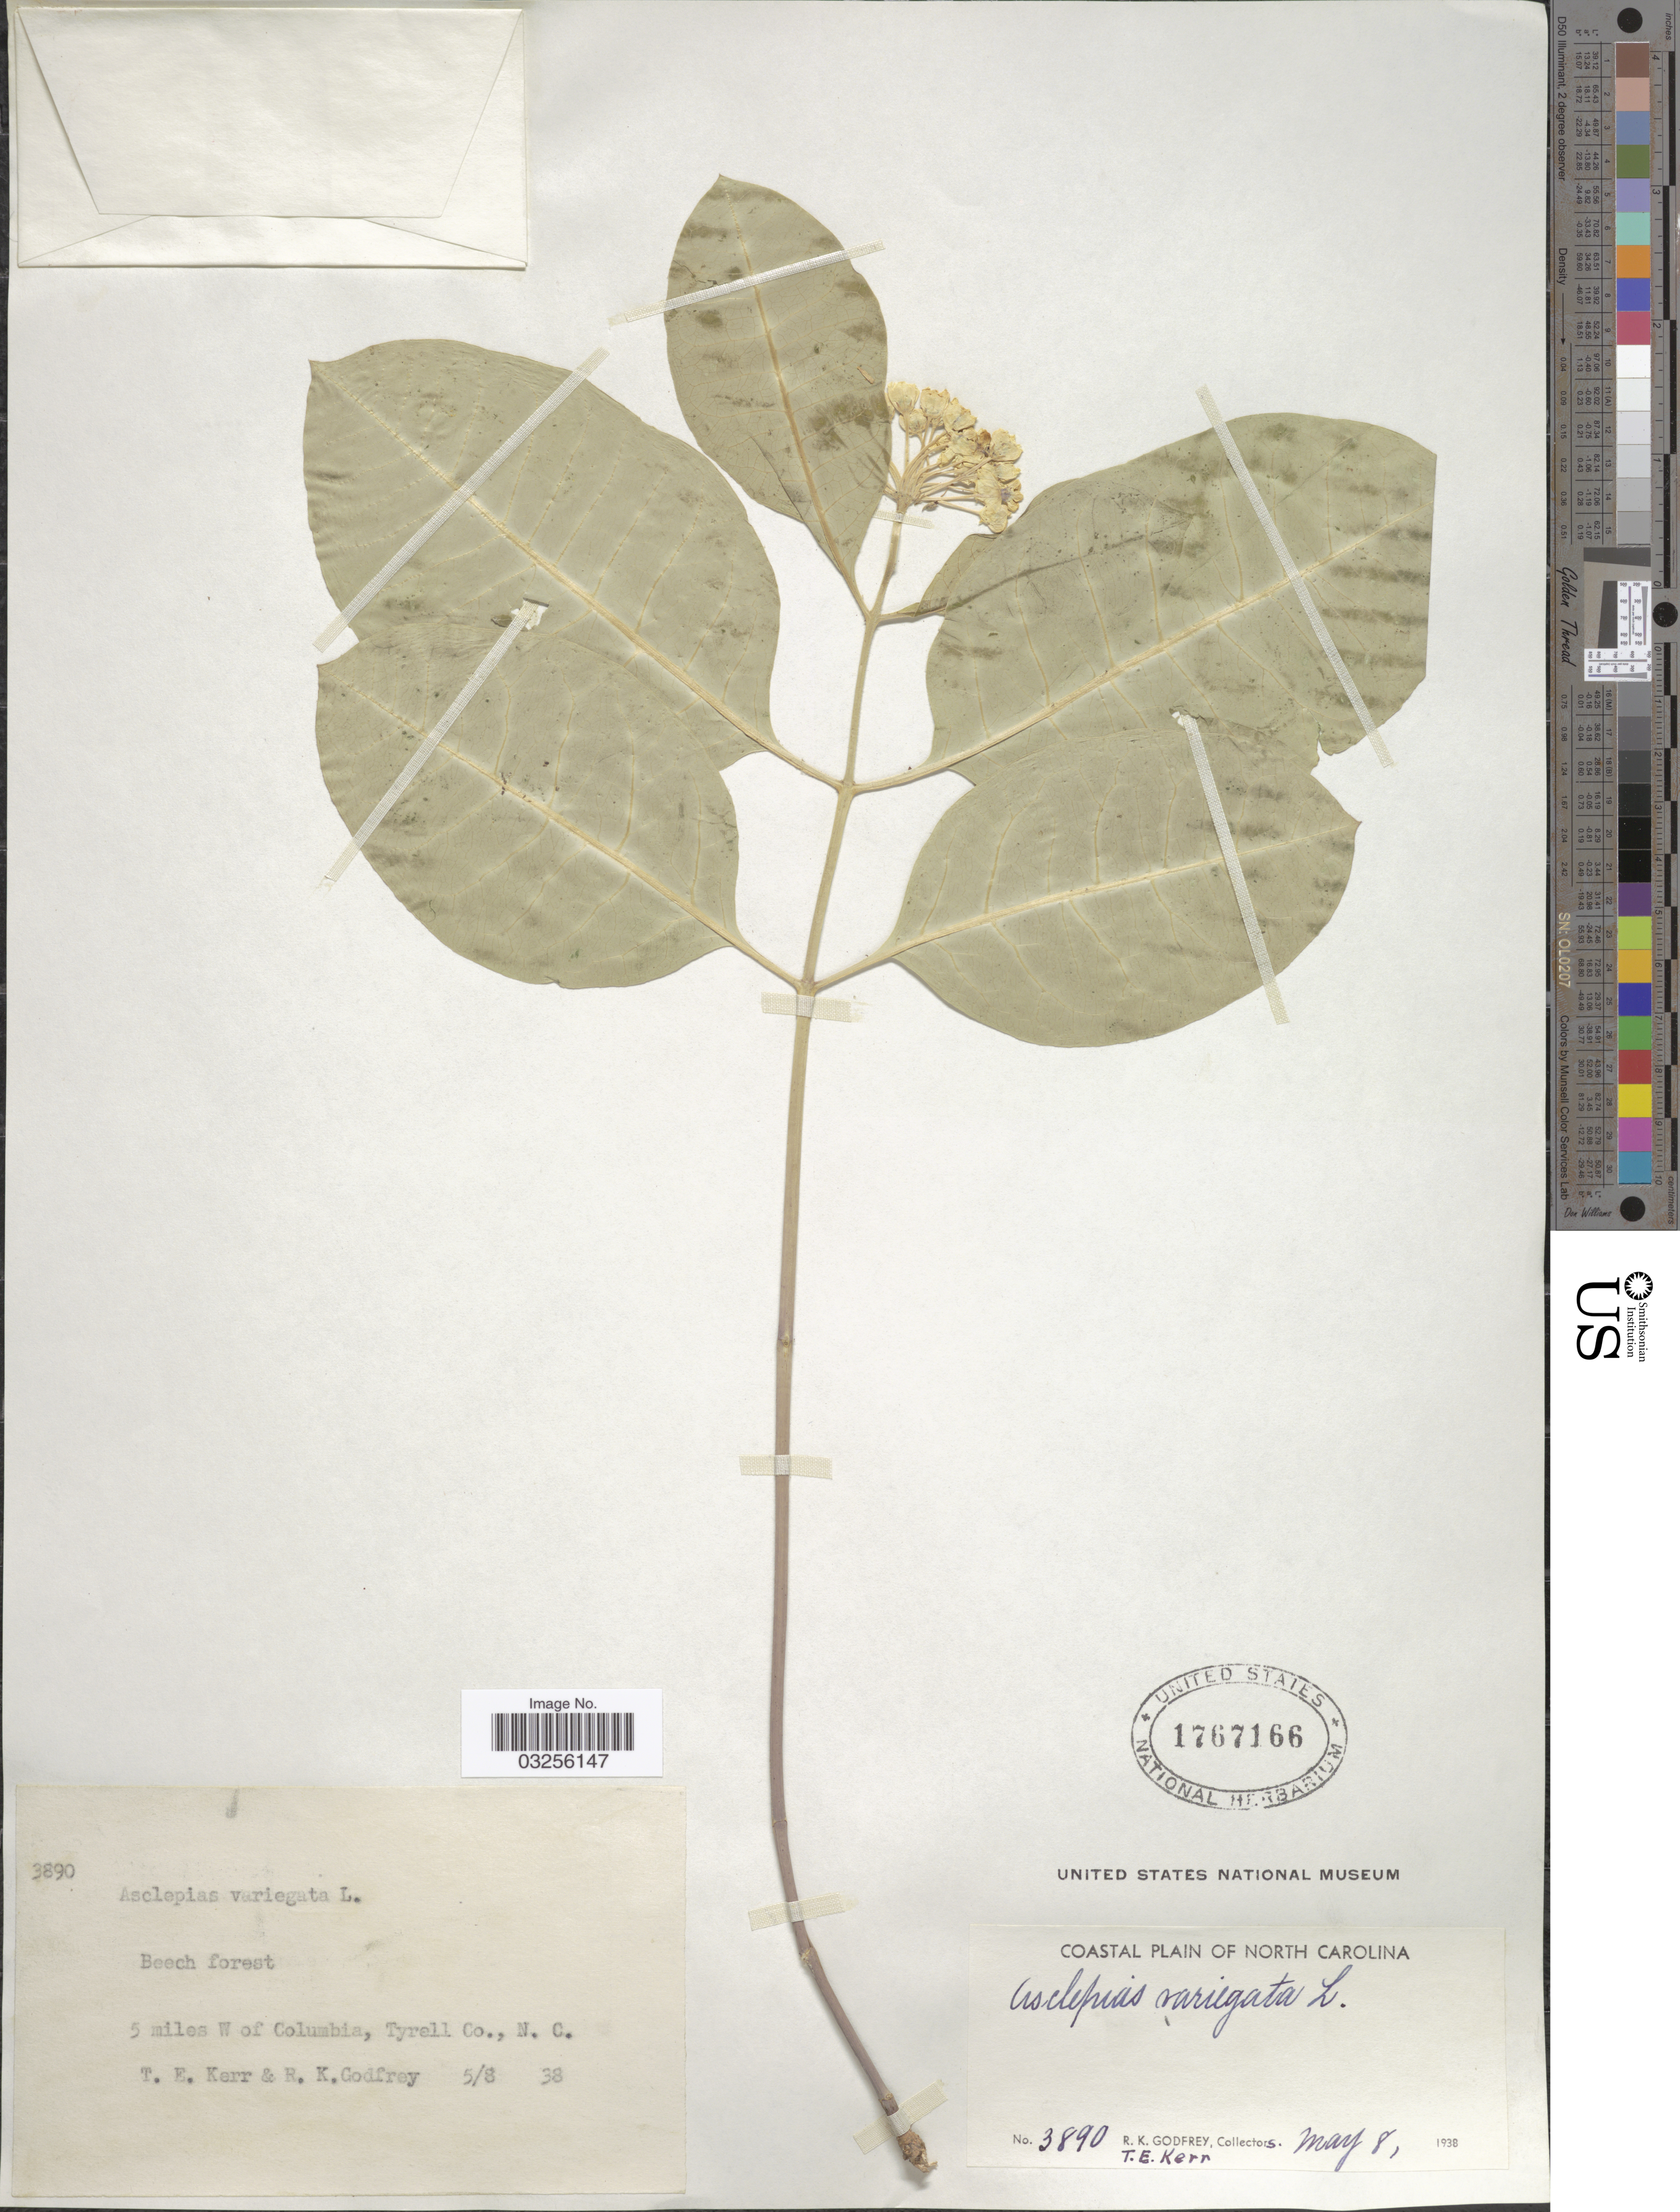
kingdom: Plantae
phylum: Tracheophyta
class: Magnoliopsida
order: Gentianales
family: Apocynaceae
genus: Asclepias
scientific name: Asclepias variegata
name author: L.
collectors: R. K. Godfrey & T. E. Kerr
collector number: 3890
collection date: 1938-05-08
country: United States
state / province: North Carolina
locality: Coastal Plain. 5 miles W of Columbia, Tyrell Co., N. C.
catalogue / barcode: US 1767166